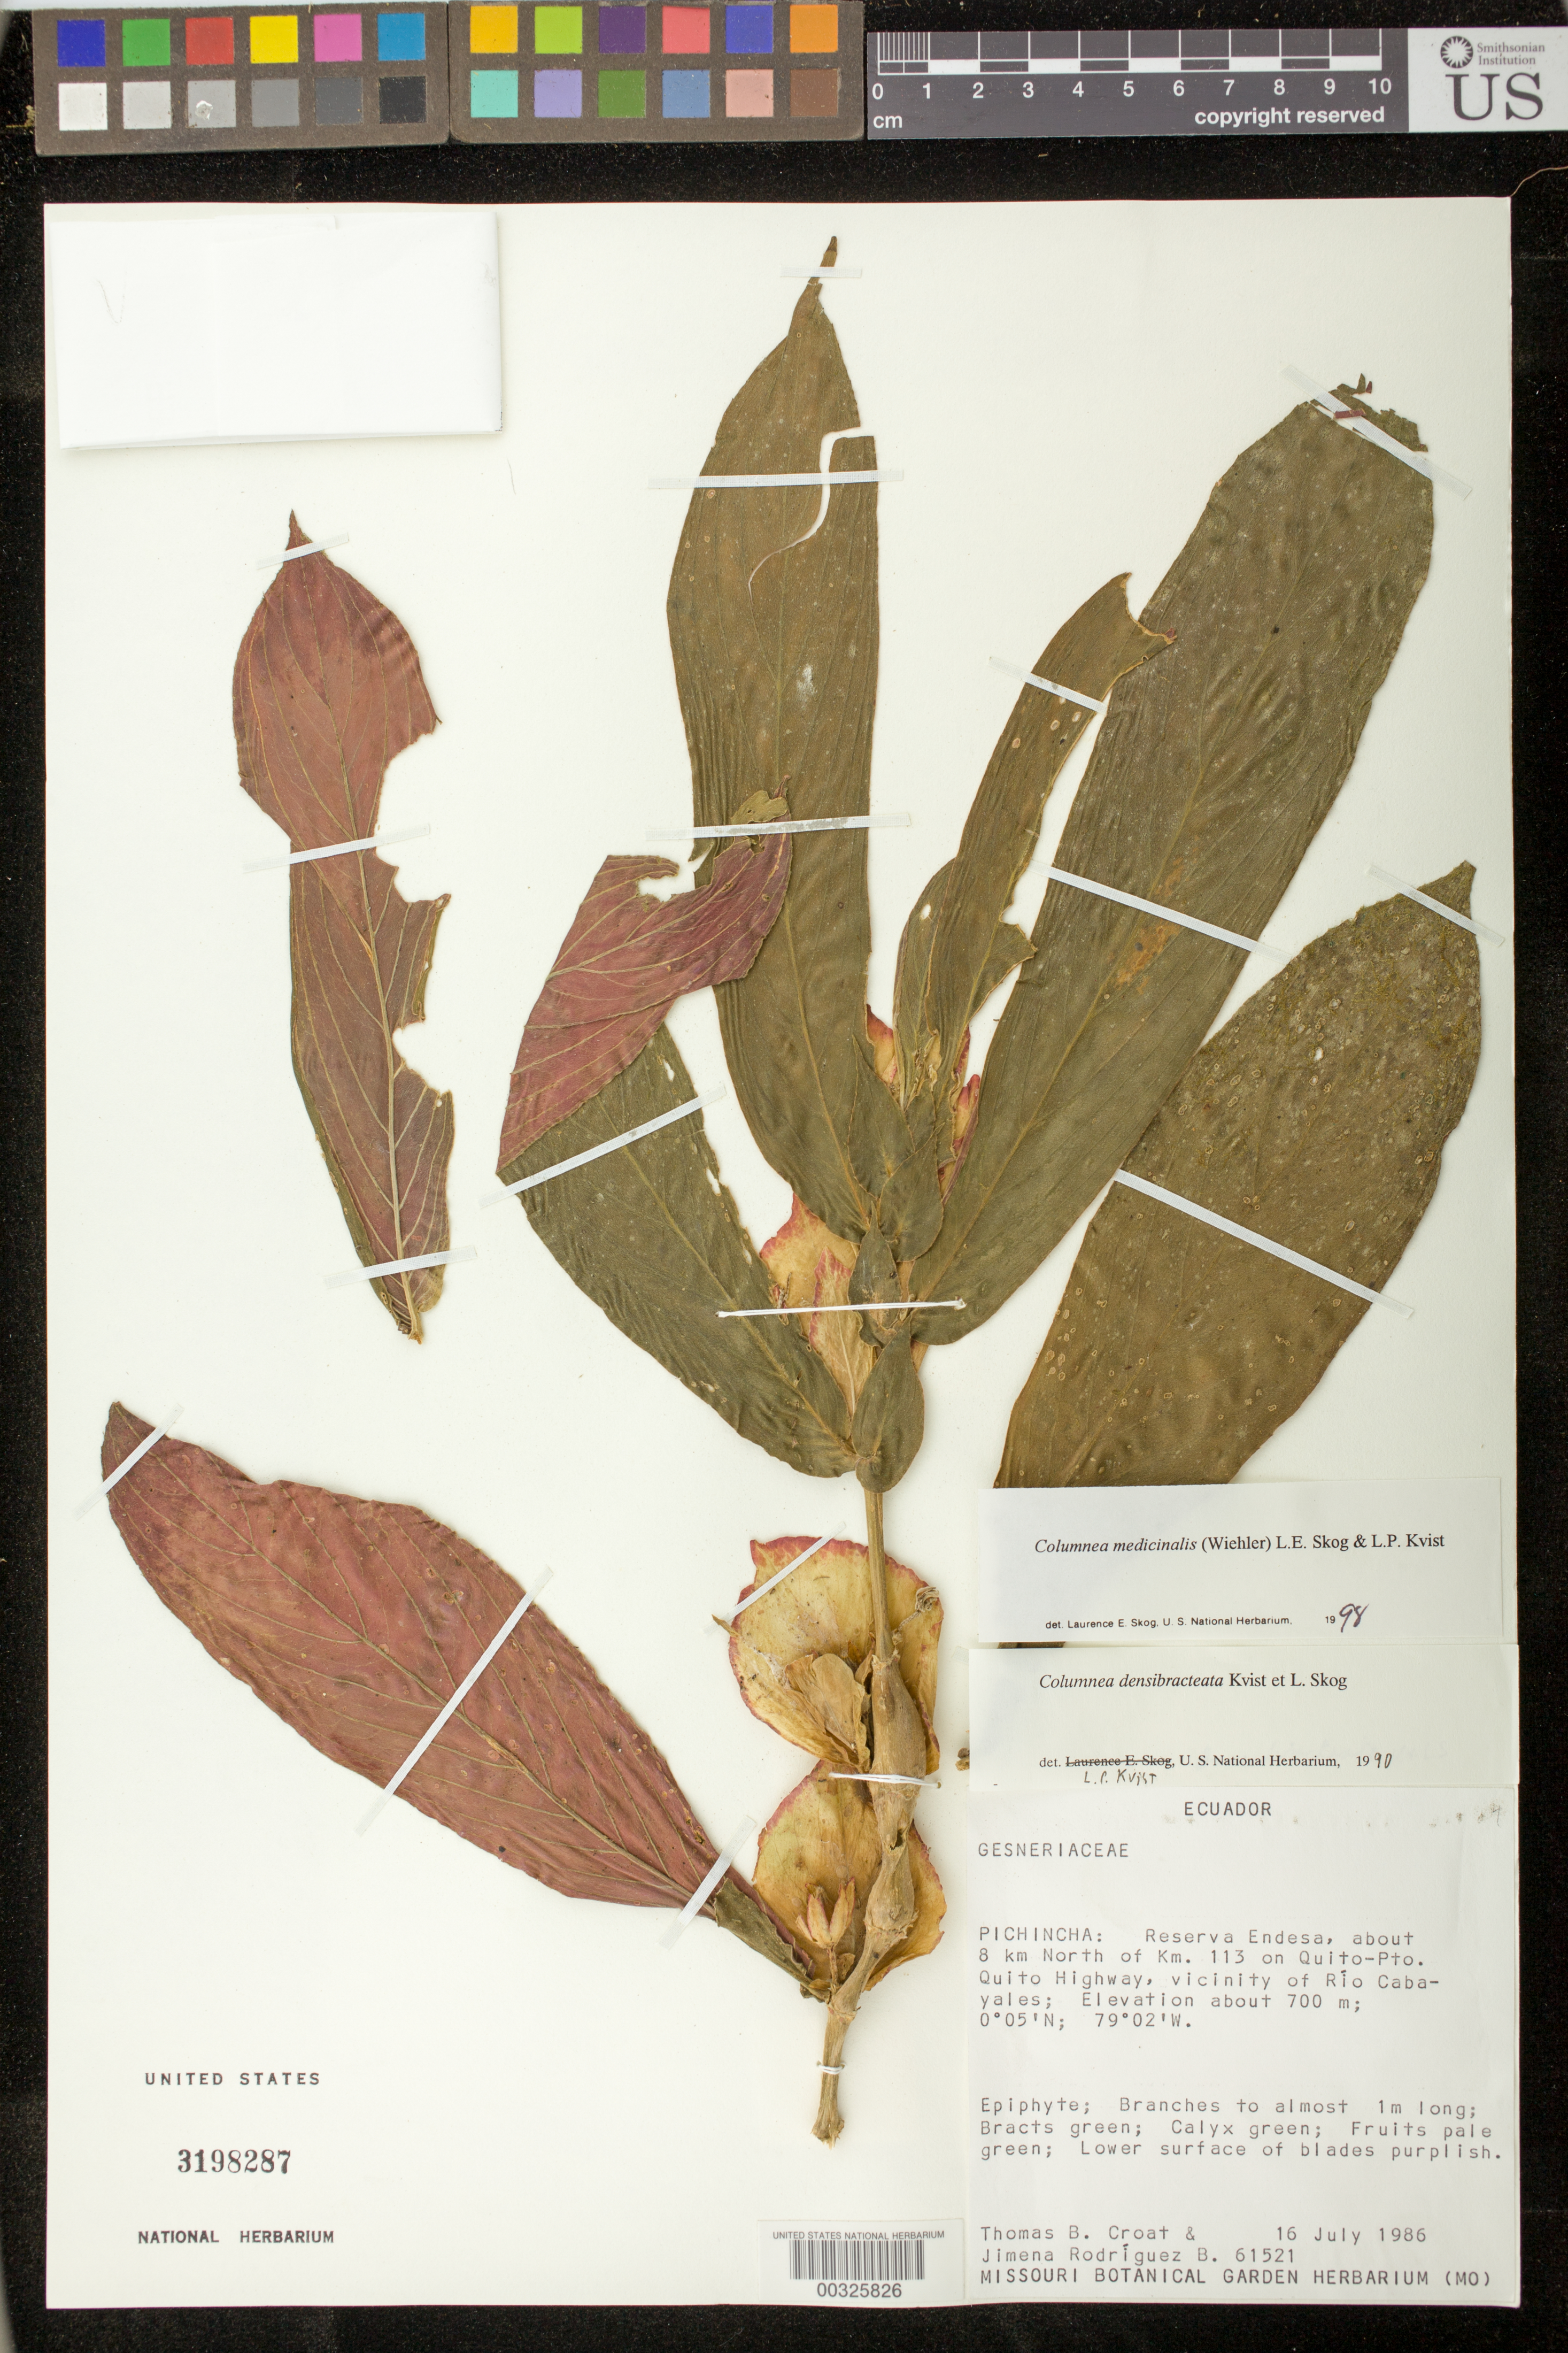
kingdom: Plantae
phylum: Tracheophyta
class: Magnoliopsida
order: Lamiales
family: Gesneriaceae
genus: Columnea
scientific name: Columnea medicinalis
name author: (Wiehler) L.E. Skog & L.P. Kvist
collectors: T. B. Croat & J. Rodriguez B.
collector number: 61521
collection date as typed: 16 Jul 1986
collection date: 1986-07-16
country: Ecuador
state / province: Pichincha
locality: Reserva Endesa, about 8 km N of km 113 on Quito-Pto. Quito highway, vicinity of Rio Cabayales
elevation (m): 700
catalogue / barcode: US 3198287